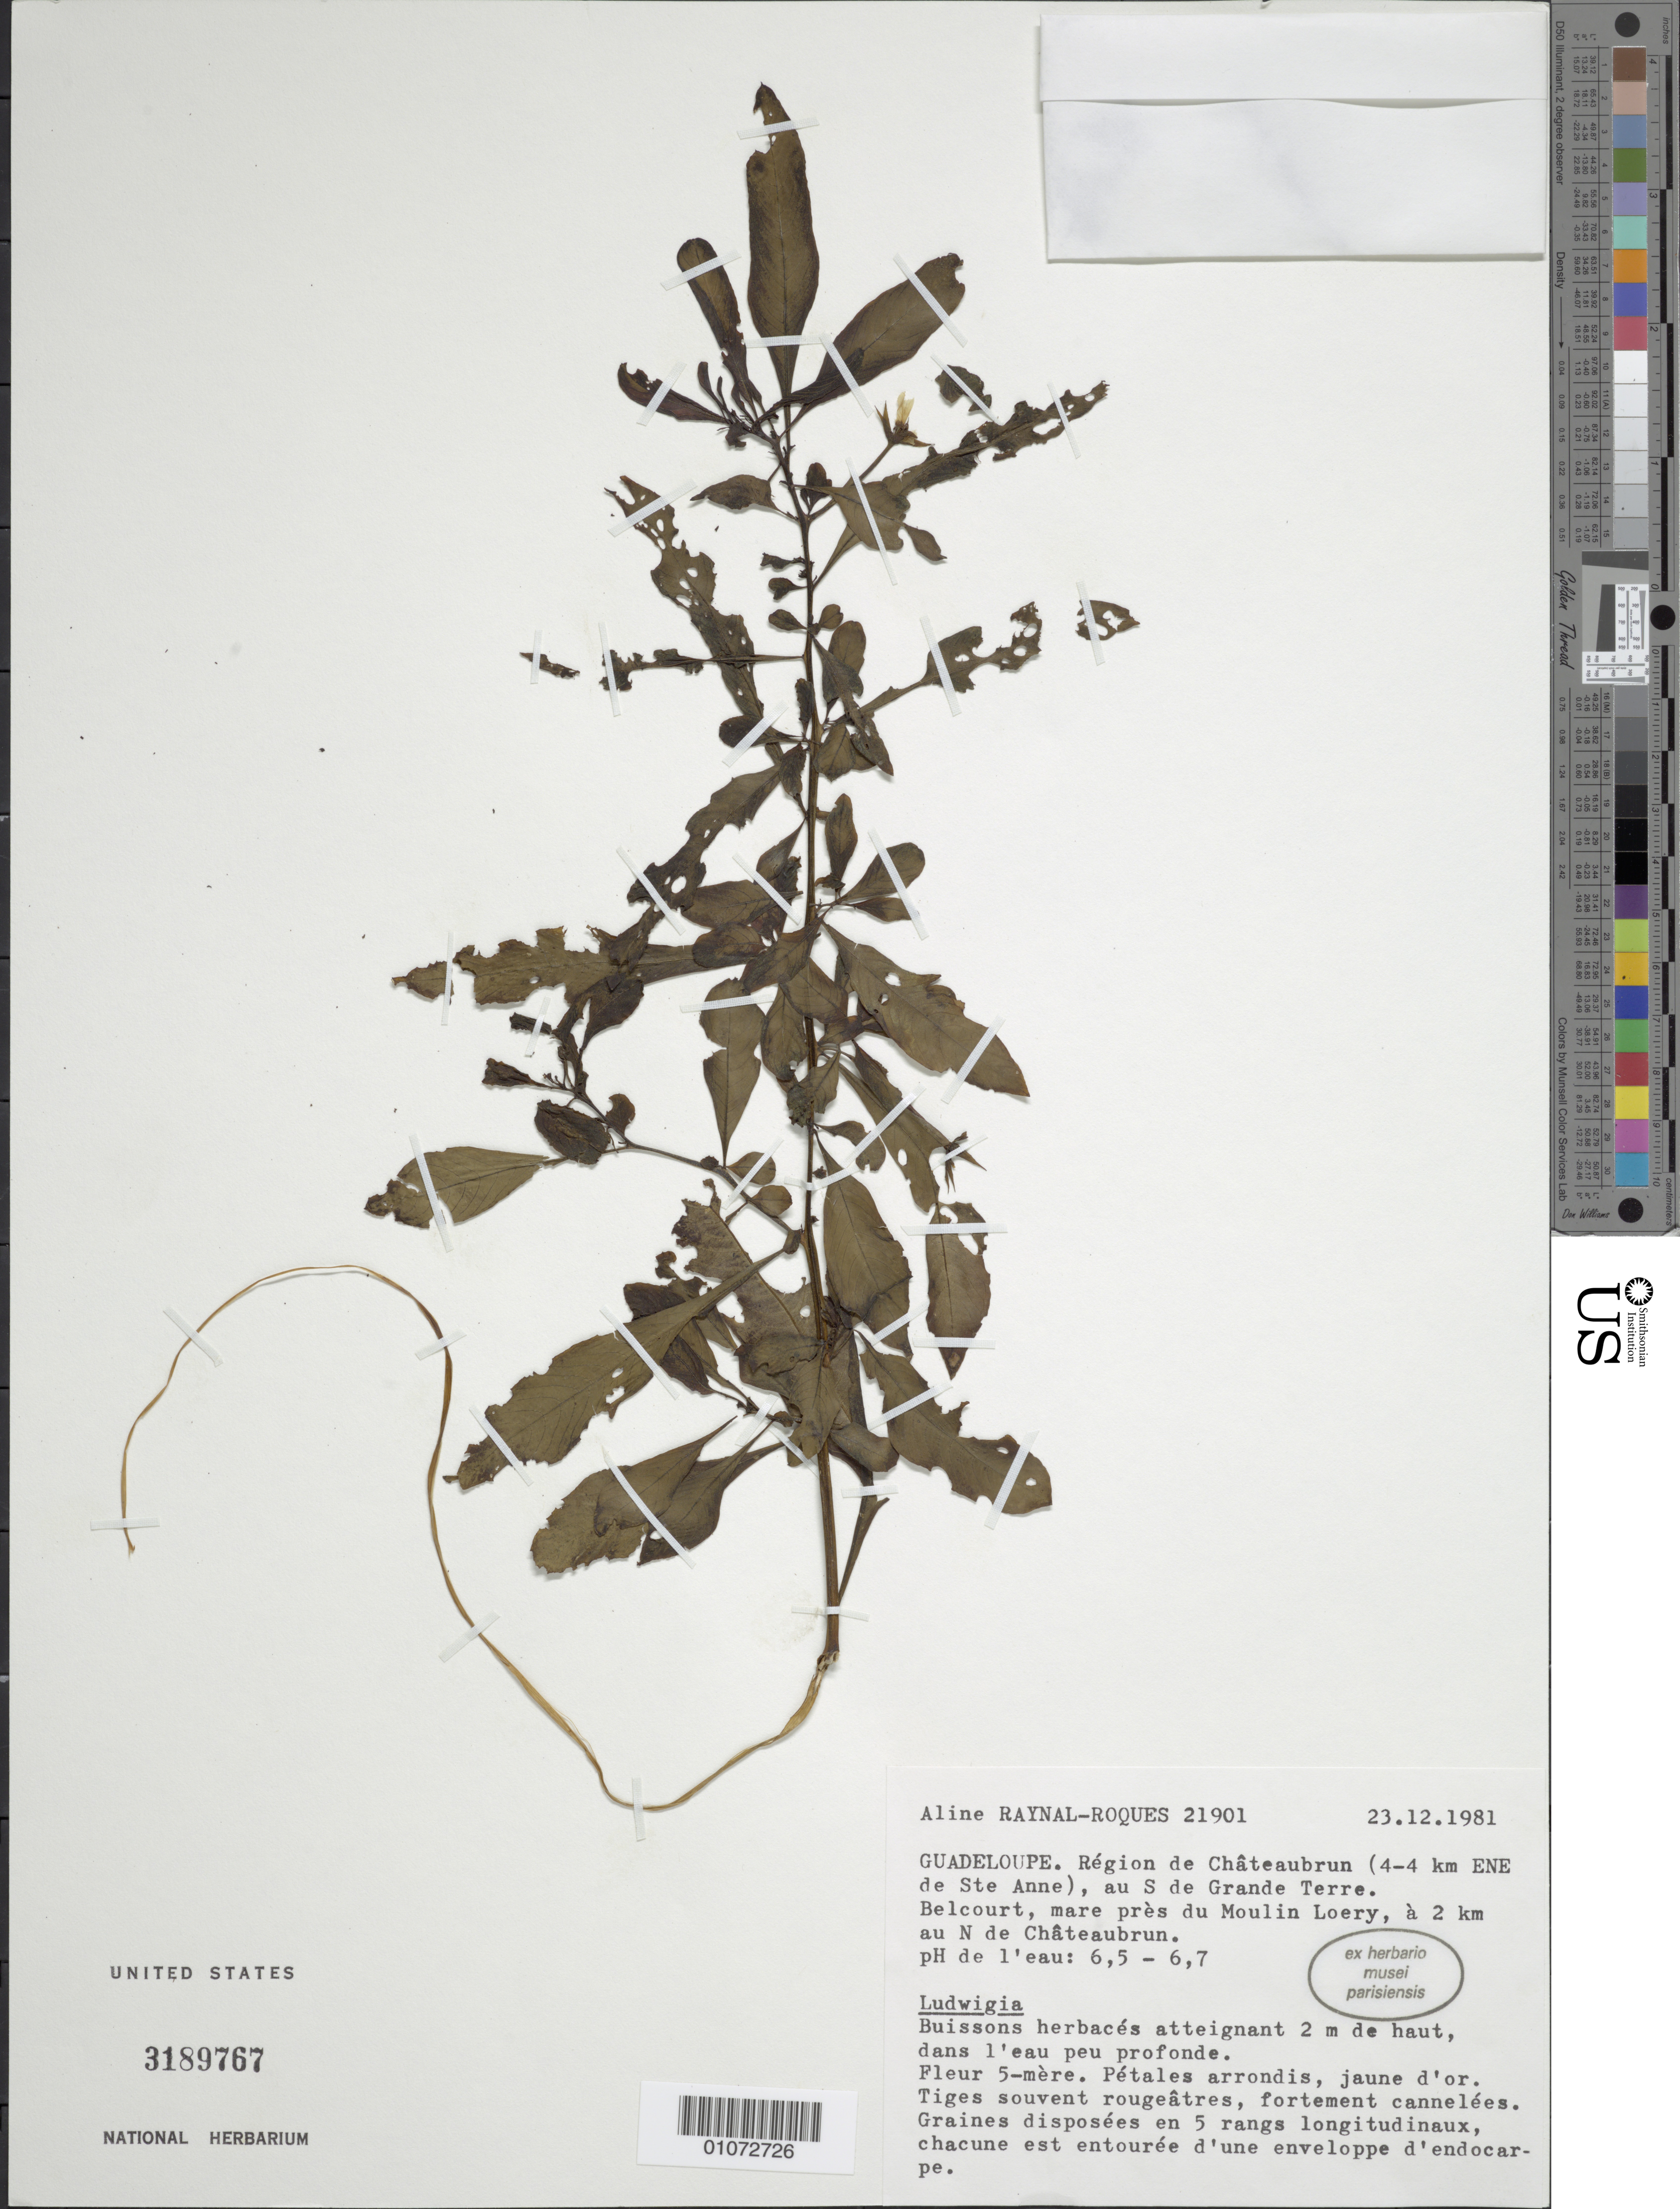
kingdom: Plantae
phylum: Tracheophyta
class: Magnoliopsida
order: Myrtales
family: Onagraceae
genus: Ludwigia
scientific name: Ludwigia sp.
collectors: A. M. Raynal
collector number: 21901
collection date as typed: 23 Dec 1981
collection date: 1981-12-23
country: Guadeloupe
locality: Chateaubrun region, S of Grande Terre. Belcourt, near the mill pond Moulin Loery, 2 km. N of Chateaubrun.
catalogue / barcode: US 3189767